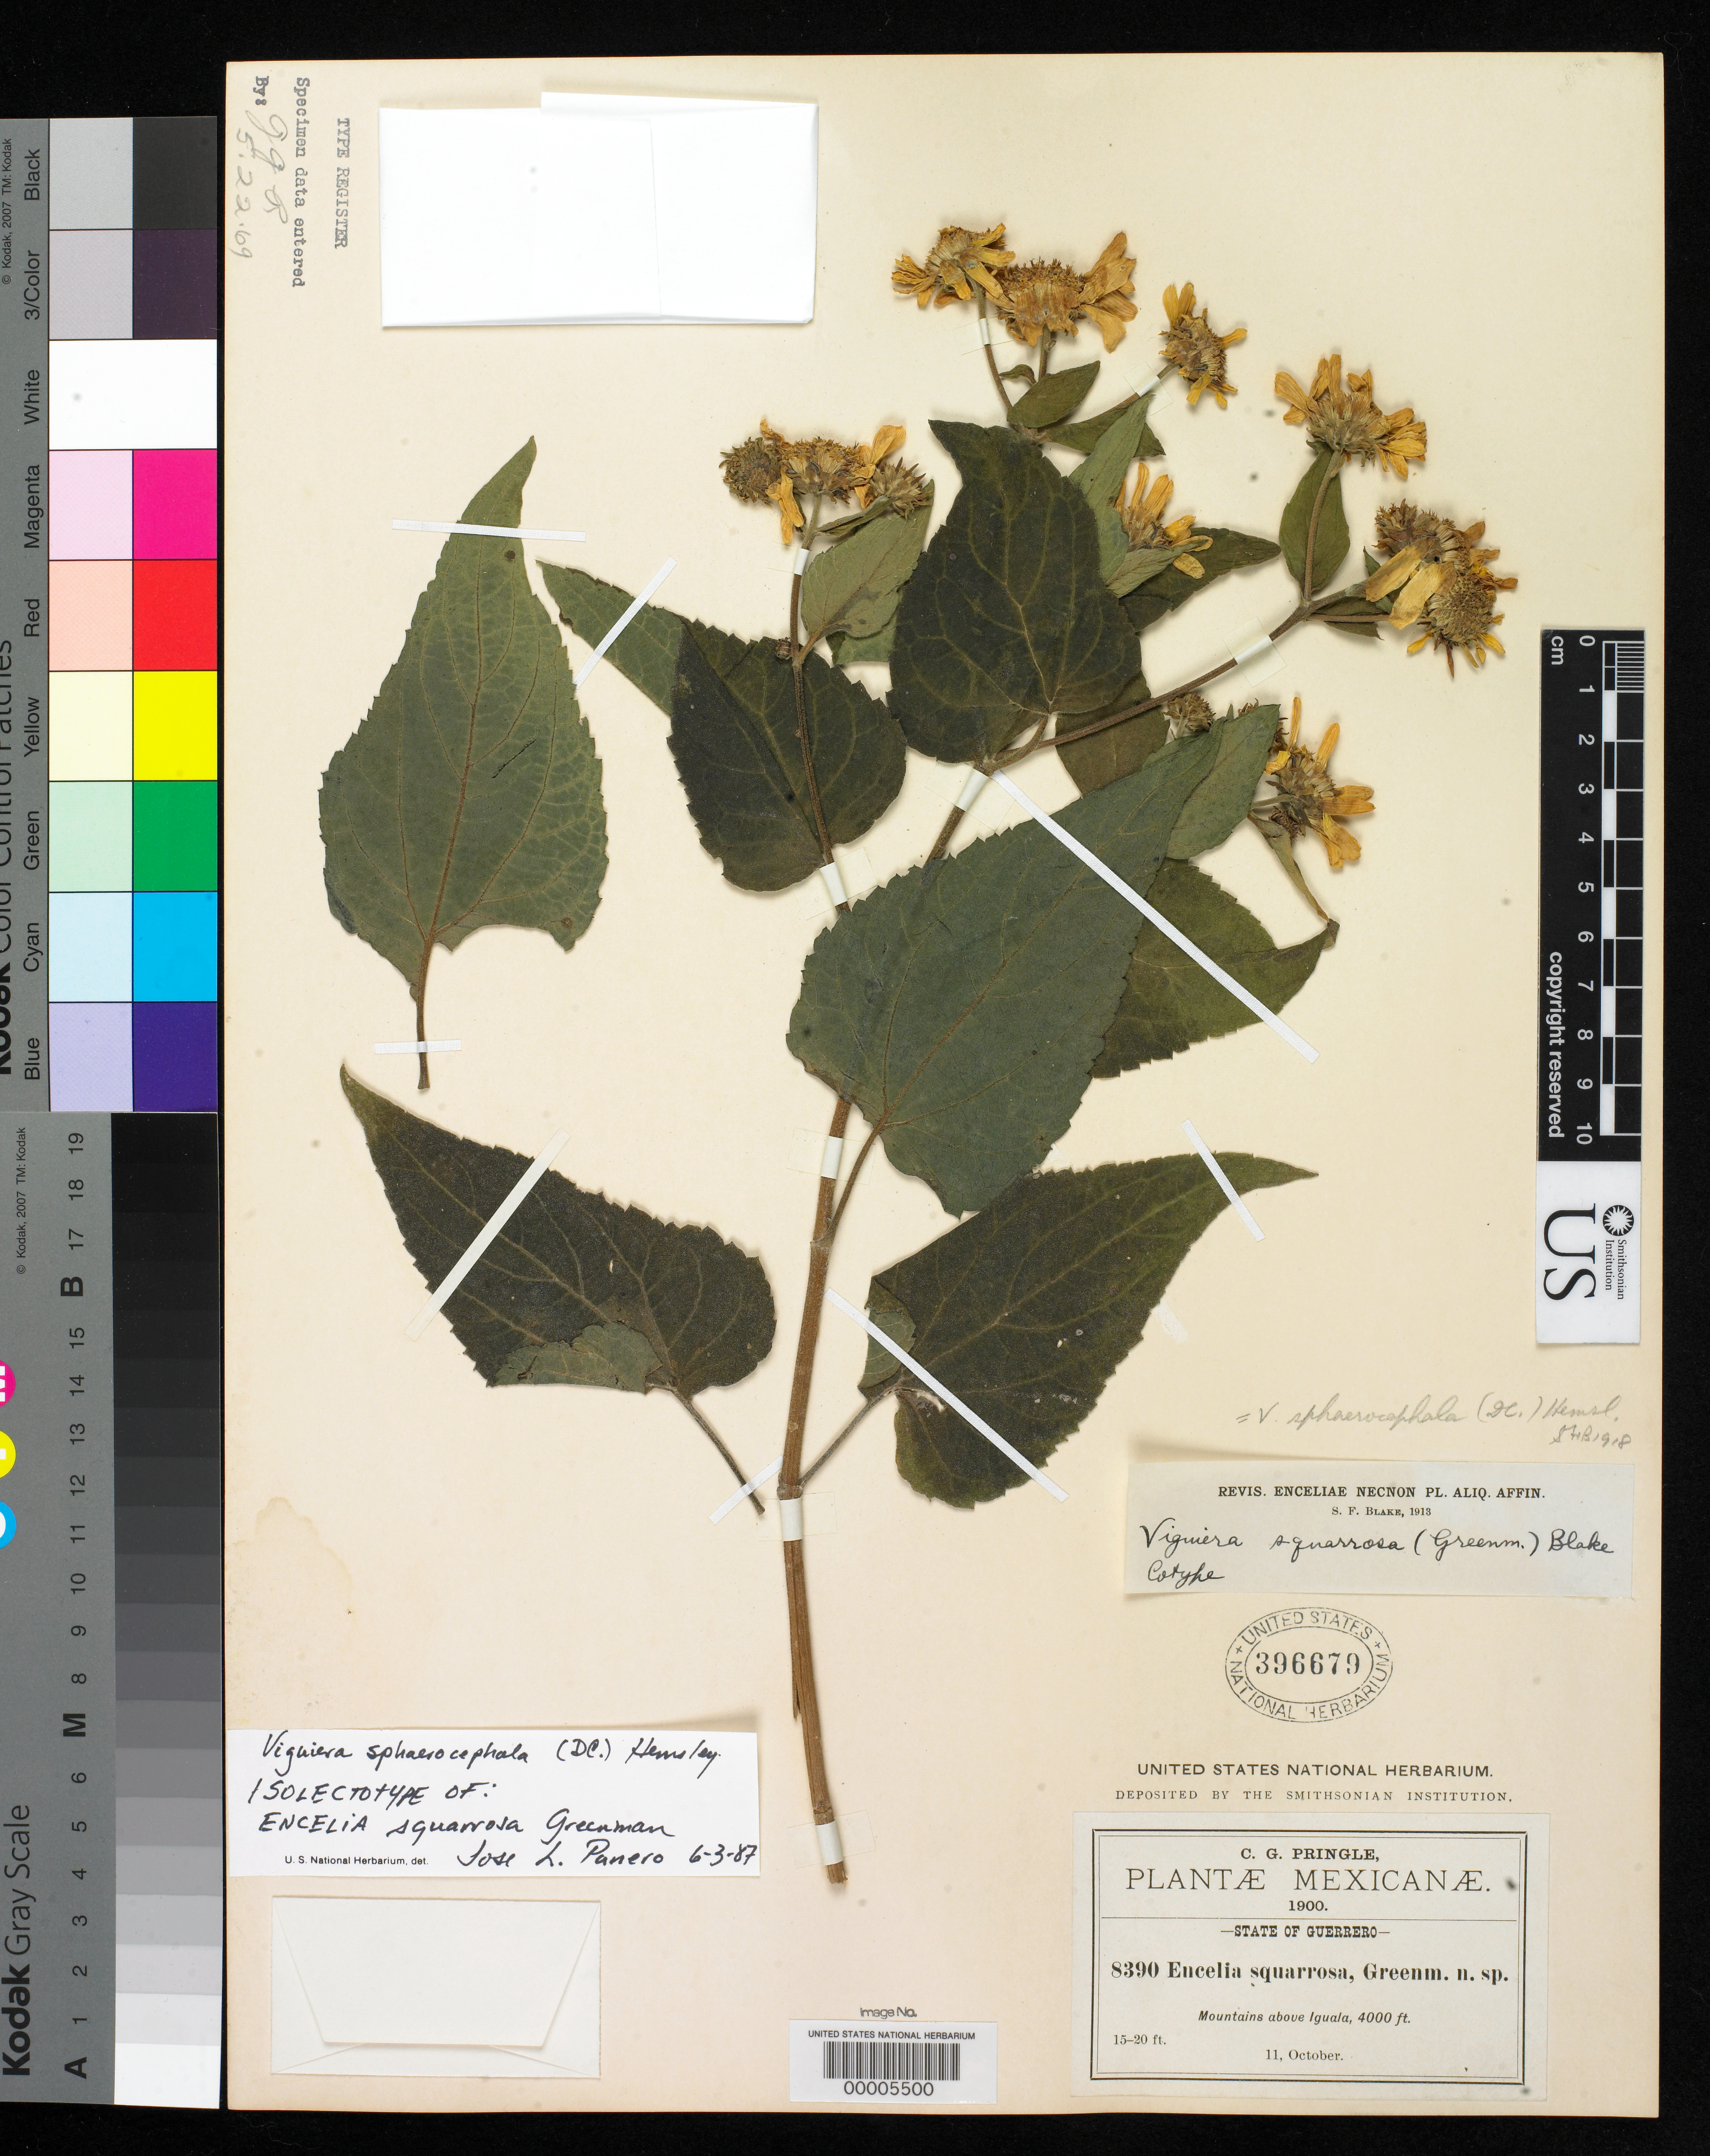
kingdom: Plantae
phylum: Tracheophyta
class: Magnoliopsida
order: Asterales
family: Asteraceae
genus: Encelia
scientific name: Encelia squarrosa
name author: Greenm.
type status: Isotype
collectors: C. G. Pringle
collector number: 8390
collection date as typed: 11 Oct 1900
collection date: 1900-10-11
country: Mexico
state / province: Guerrero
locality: Above Iguala.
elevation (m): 1230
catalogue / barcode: US 396679